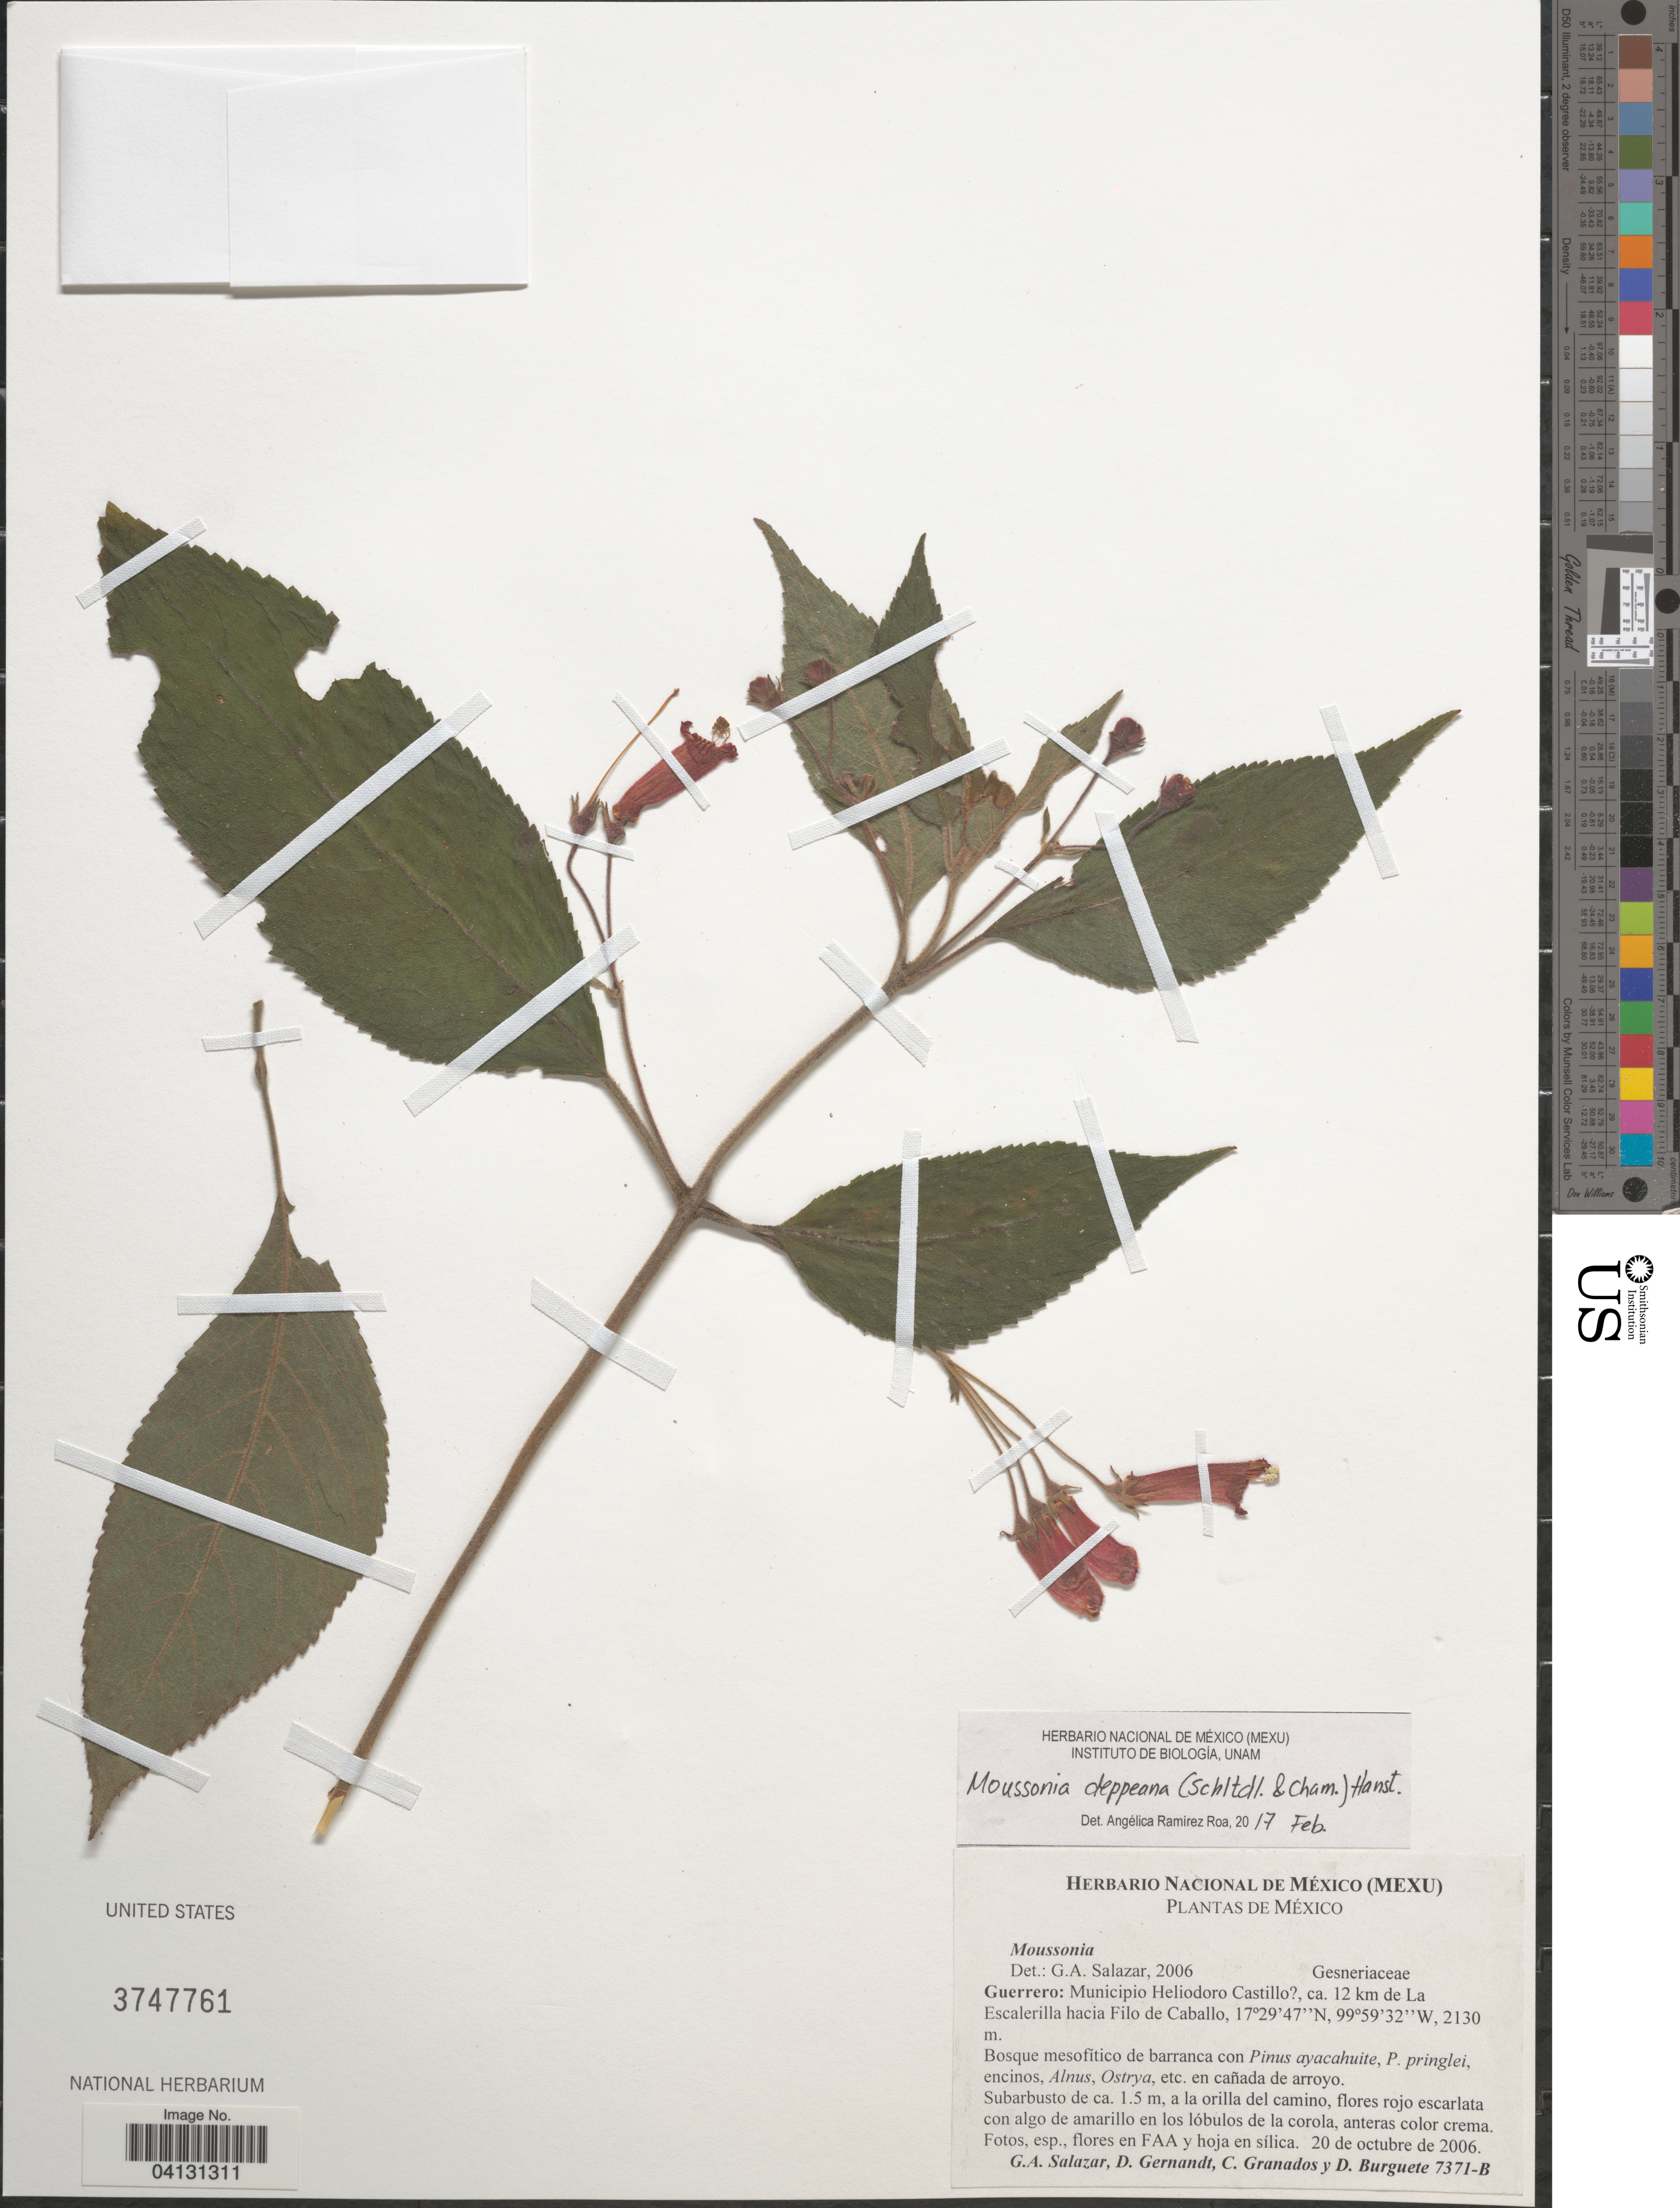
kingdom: Plantae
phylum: Tracheophyta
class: Magnoliopsida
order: Lamiales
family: Gesneriaceae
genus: Moussonia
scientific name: Moussonia deppeana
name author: (Schltdl. & Cham.) Klotzsch ex Hanst.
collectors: G. A. Salazar, D. Gernandt, C. Granados & D. Burguete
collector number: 7371-B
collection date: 2006-10-20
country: Mexico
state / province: Guerrero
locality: Municipio Heliodoro Castillo [unsure placement], ca. 12 km de La Escalerilla hacia Filo de Caballo.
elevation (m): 2130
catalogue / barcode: US 3747761